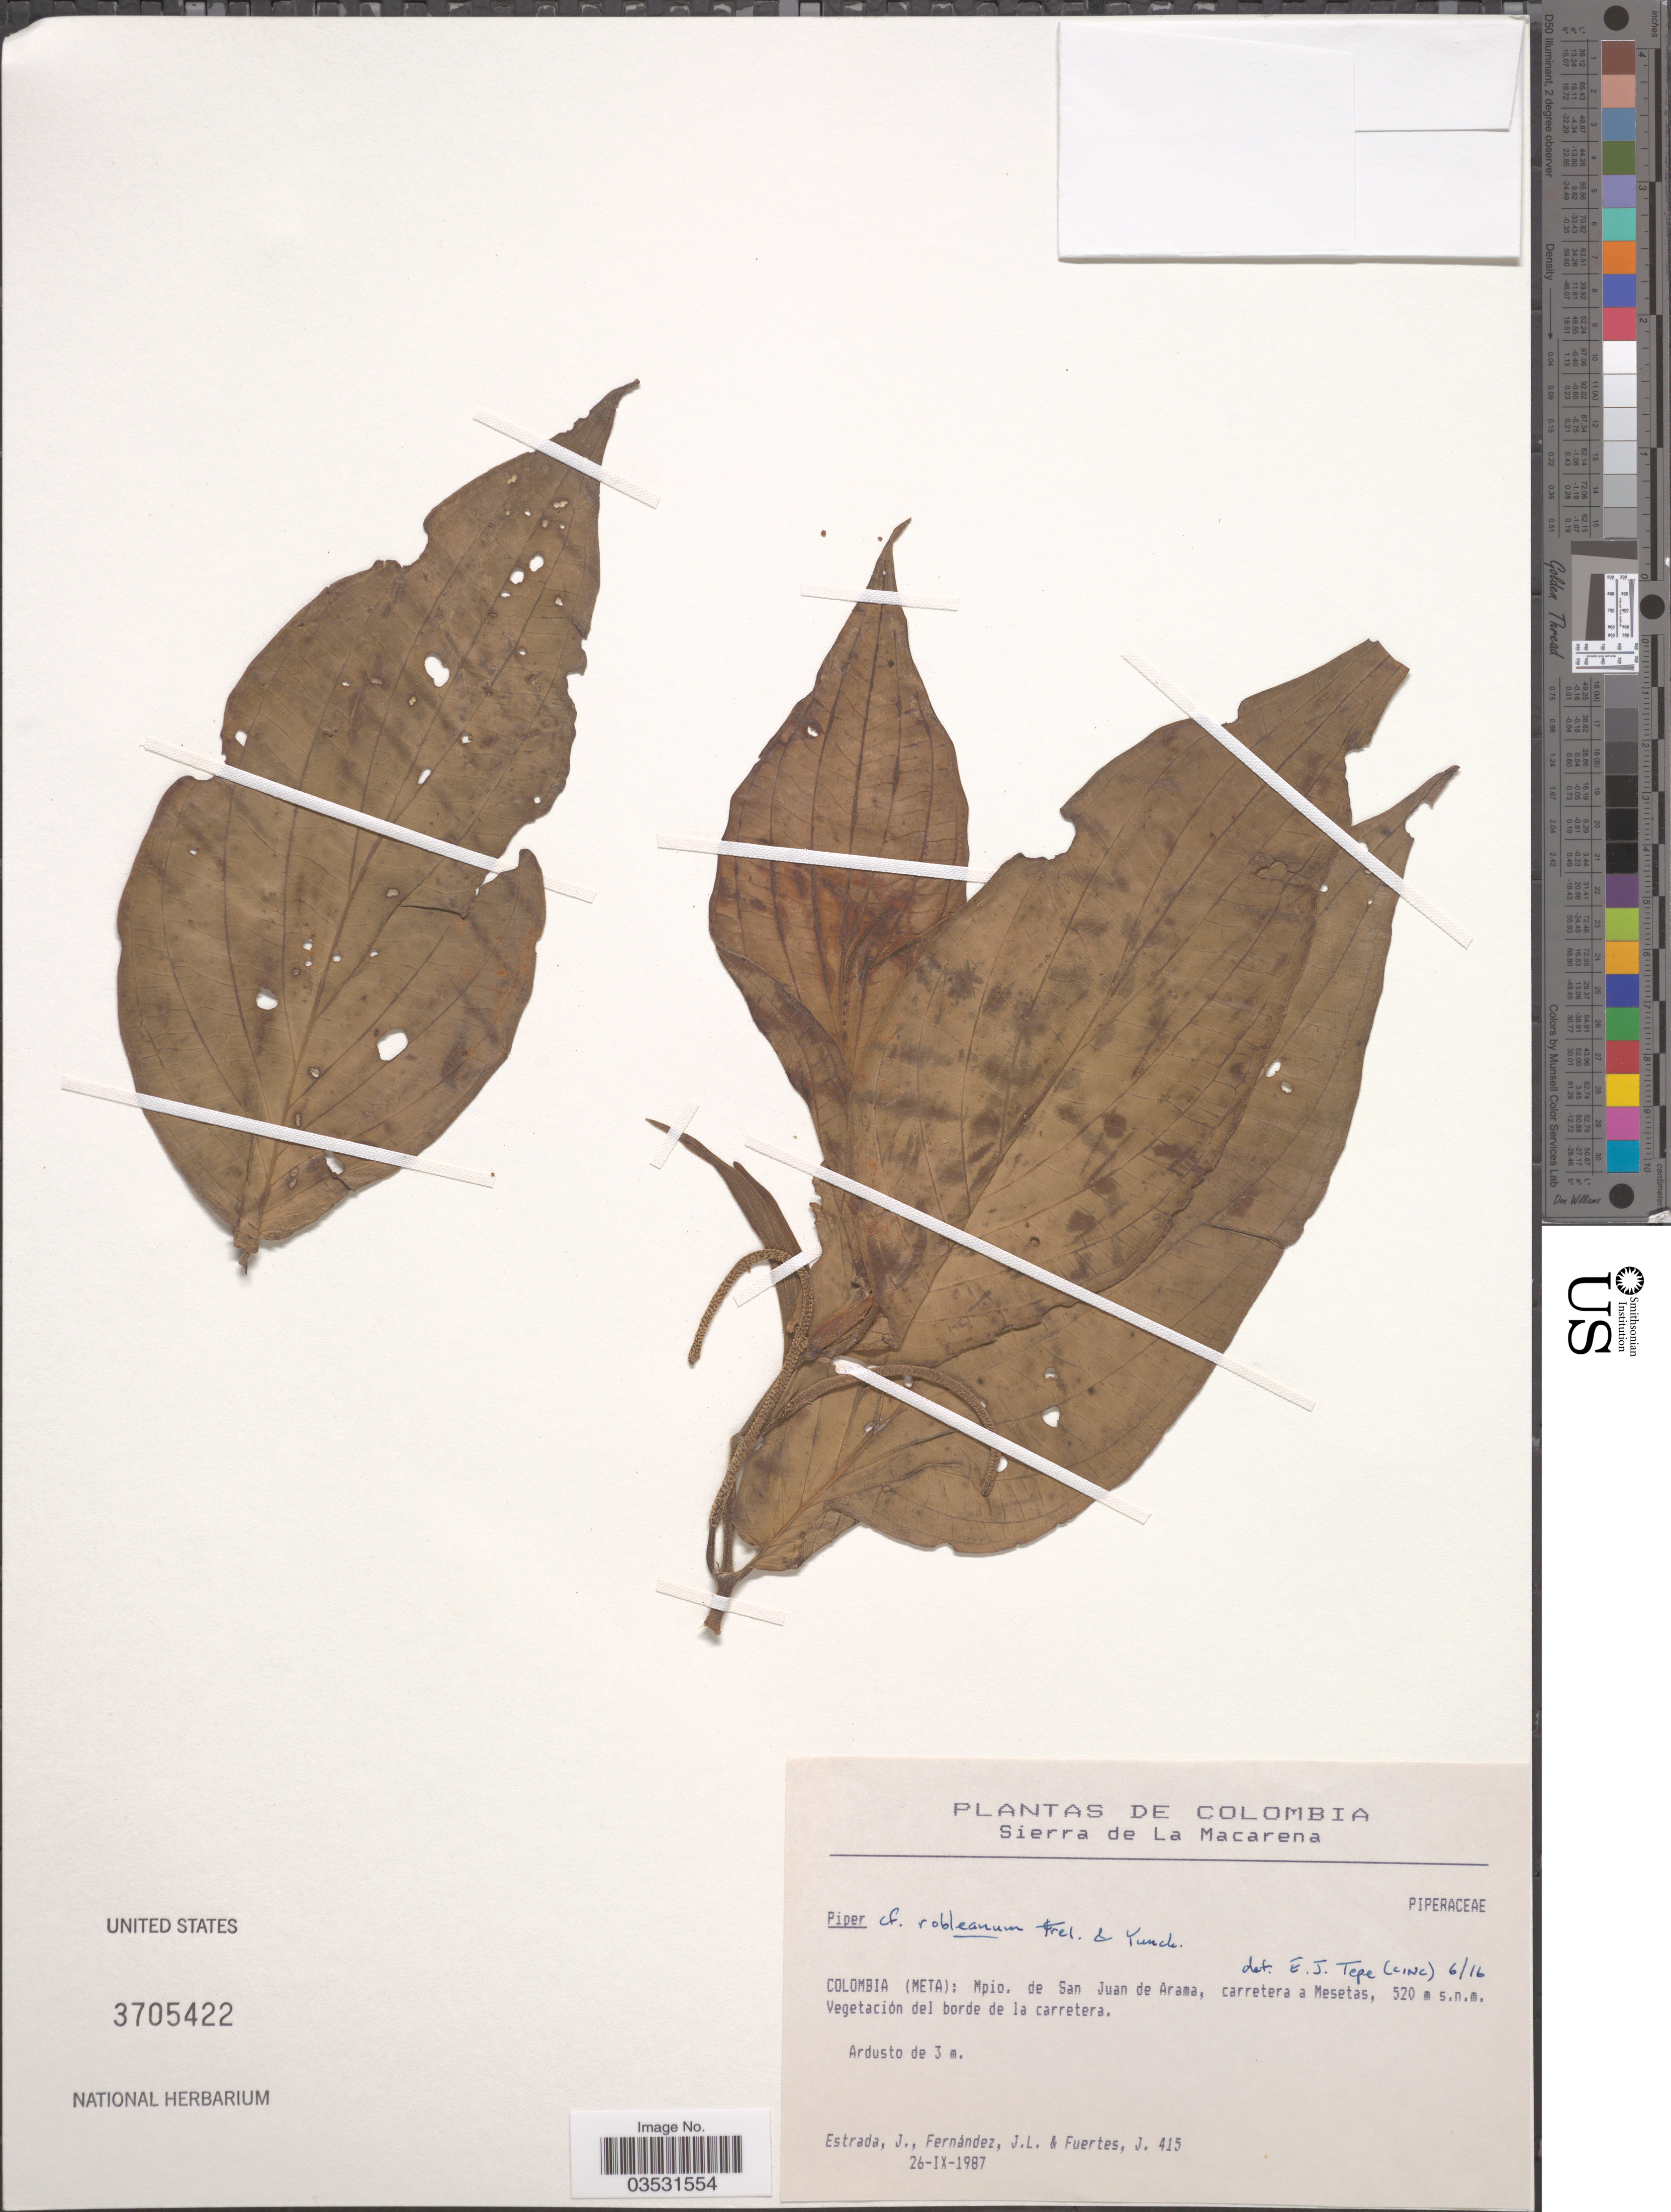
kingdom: Plantae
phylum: Tracheophyta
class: Magnoliopsida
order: Piperales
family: Piperaceae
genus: Piper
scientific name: Piper robleanum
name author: Trel. & Yunck.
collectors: J. Estrada, J. Fernandez & J. Fuertes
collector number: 415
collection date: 1987-09-26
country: Colombia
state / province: Meta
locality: Sierra de La Macarena. Mpio. de San Juan de Arama, carretera a Mesetas. Vegetación del borde de la carretera.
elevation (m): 520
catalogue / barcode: US 3705422